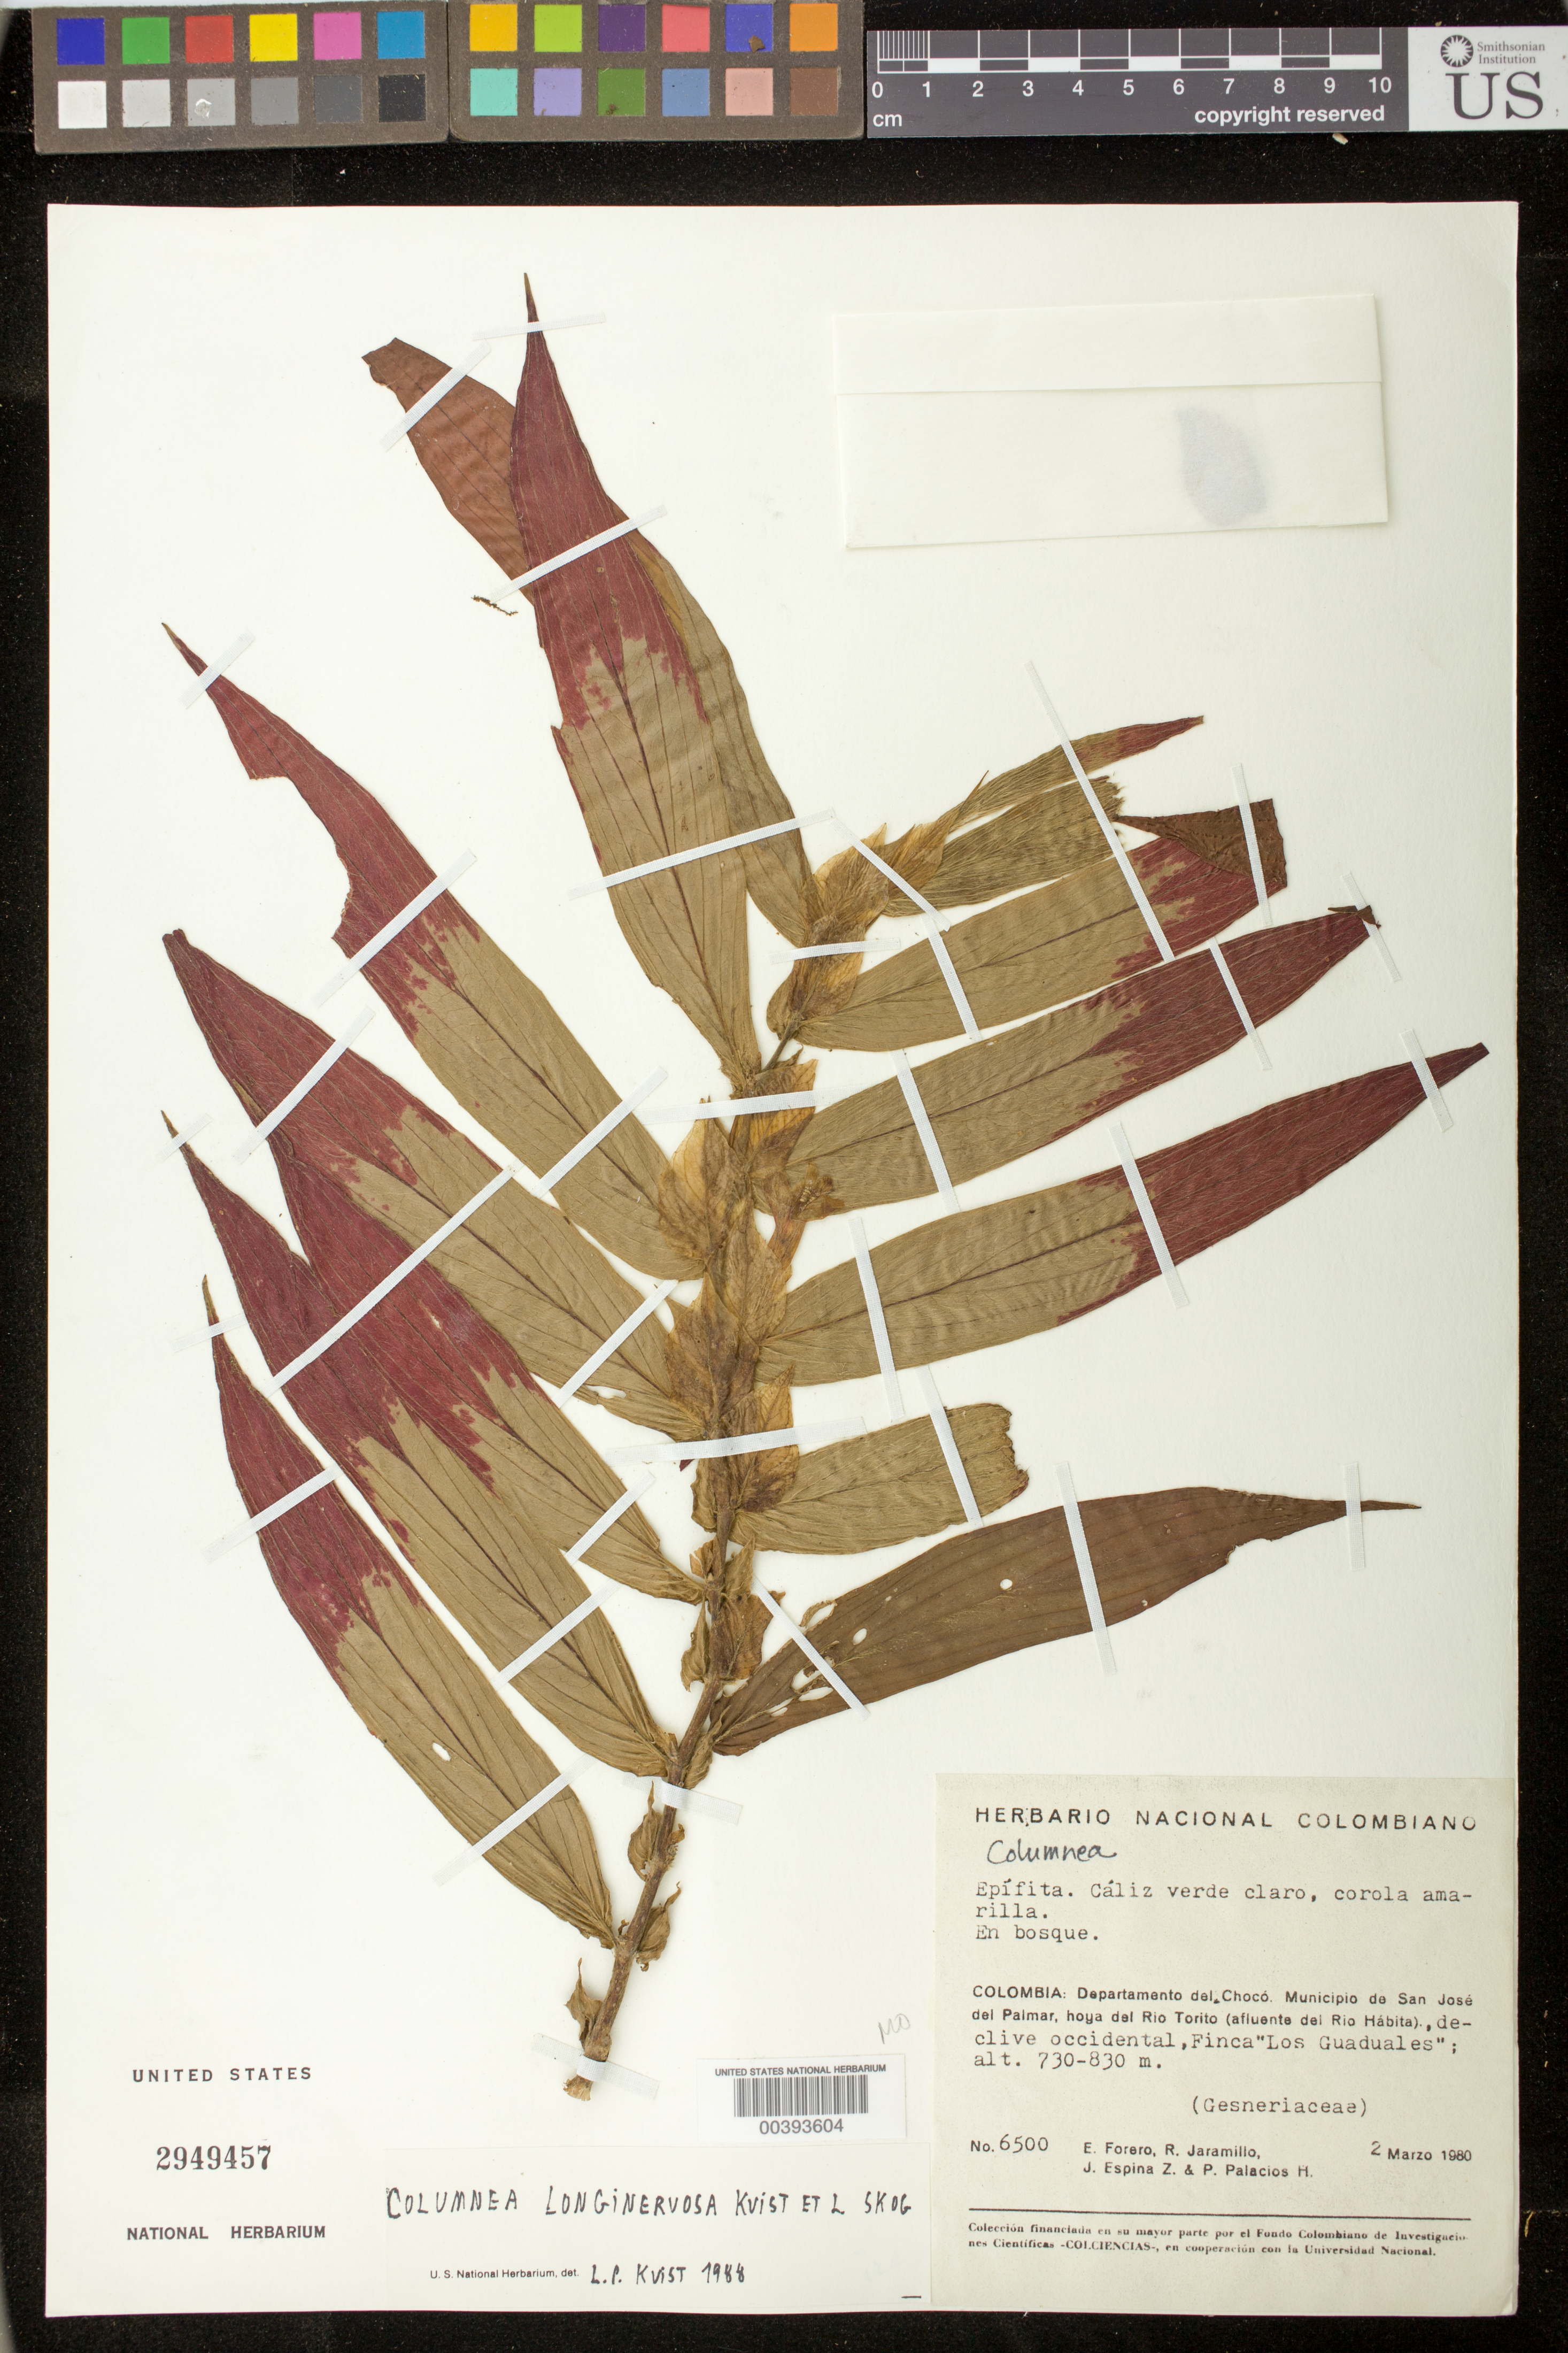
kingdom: Plantae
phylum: Tracheophyta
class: Magnoliopsida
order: Lamiales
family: Gesneriaceae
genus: Columnea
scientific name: Columnea longinervosa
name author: L.P. Kvist & L.E. Skog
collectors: E. Forero, R. Jaramillo M., J. Espina & P. Palacios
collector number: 6500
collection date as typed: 02 Mar 1980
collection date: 1980-03-02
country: Colombia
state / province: Chocó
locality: San Jose del Palmar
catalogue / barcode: US 2949457